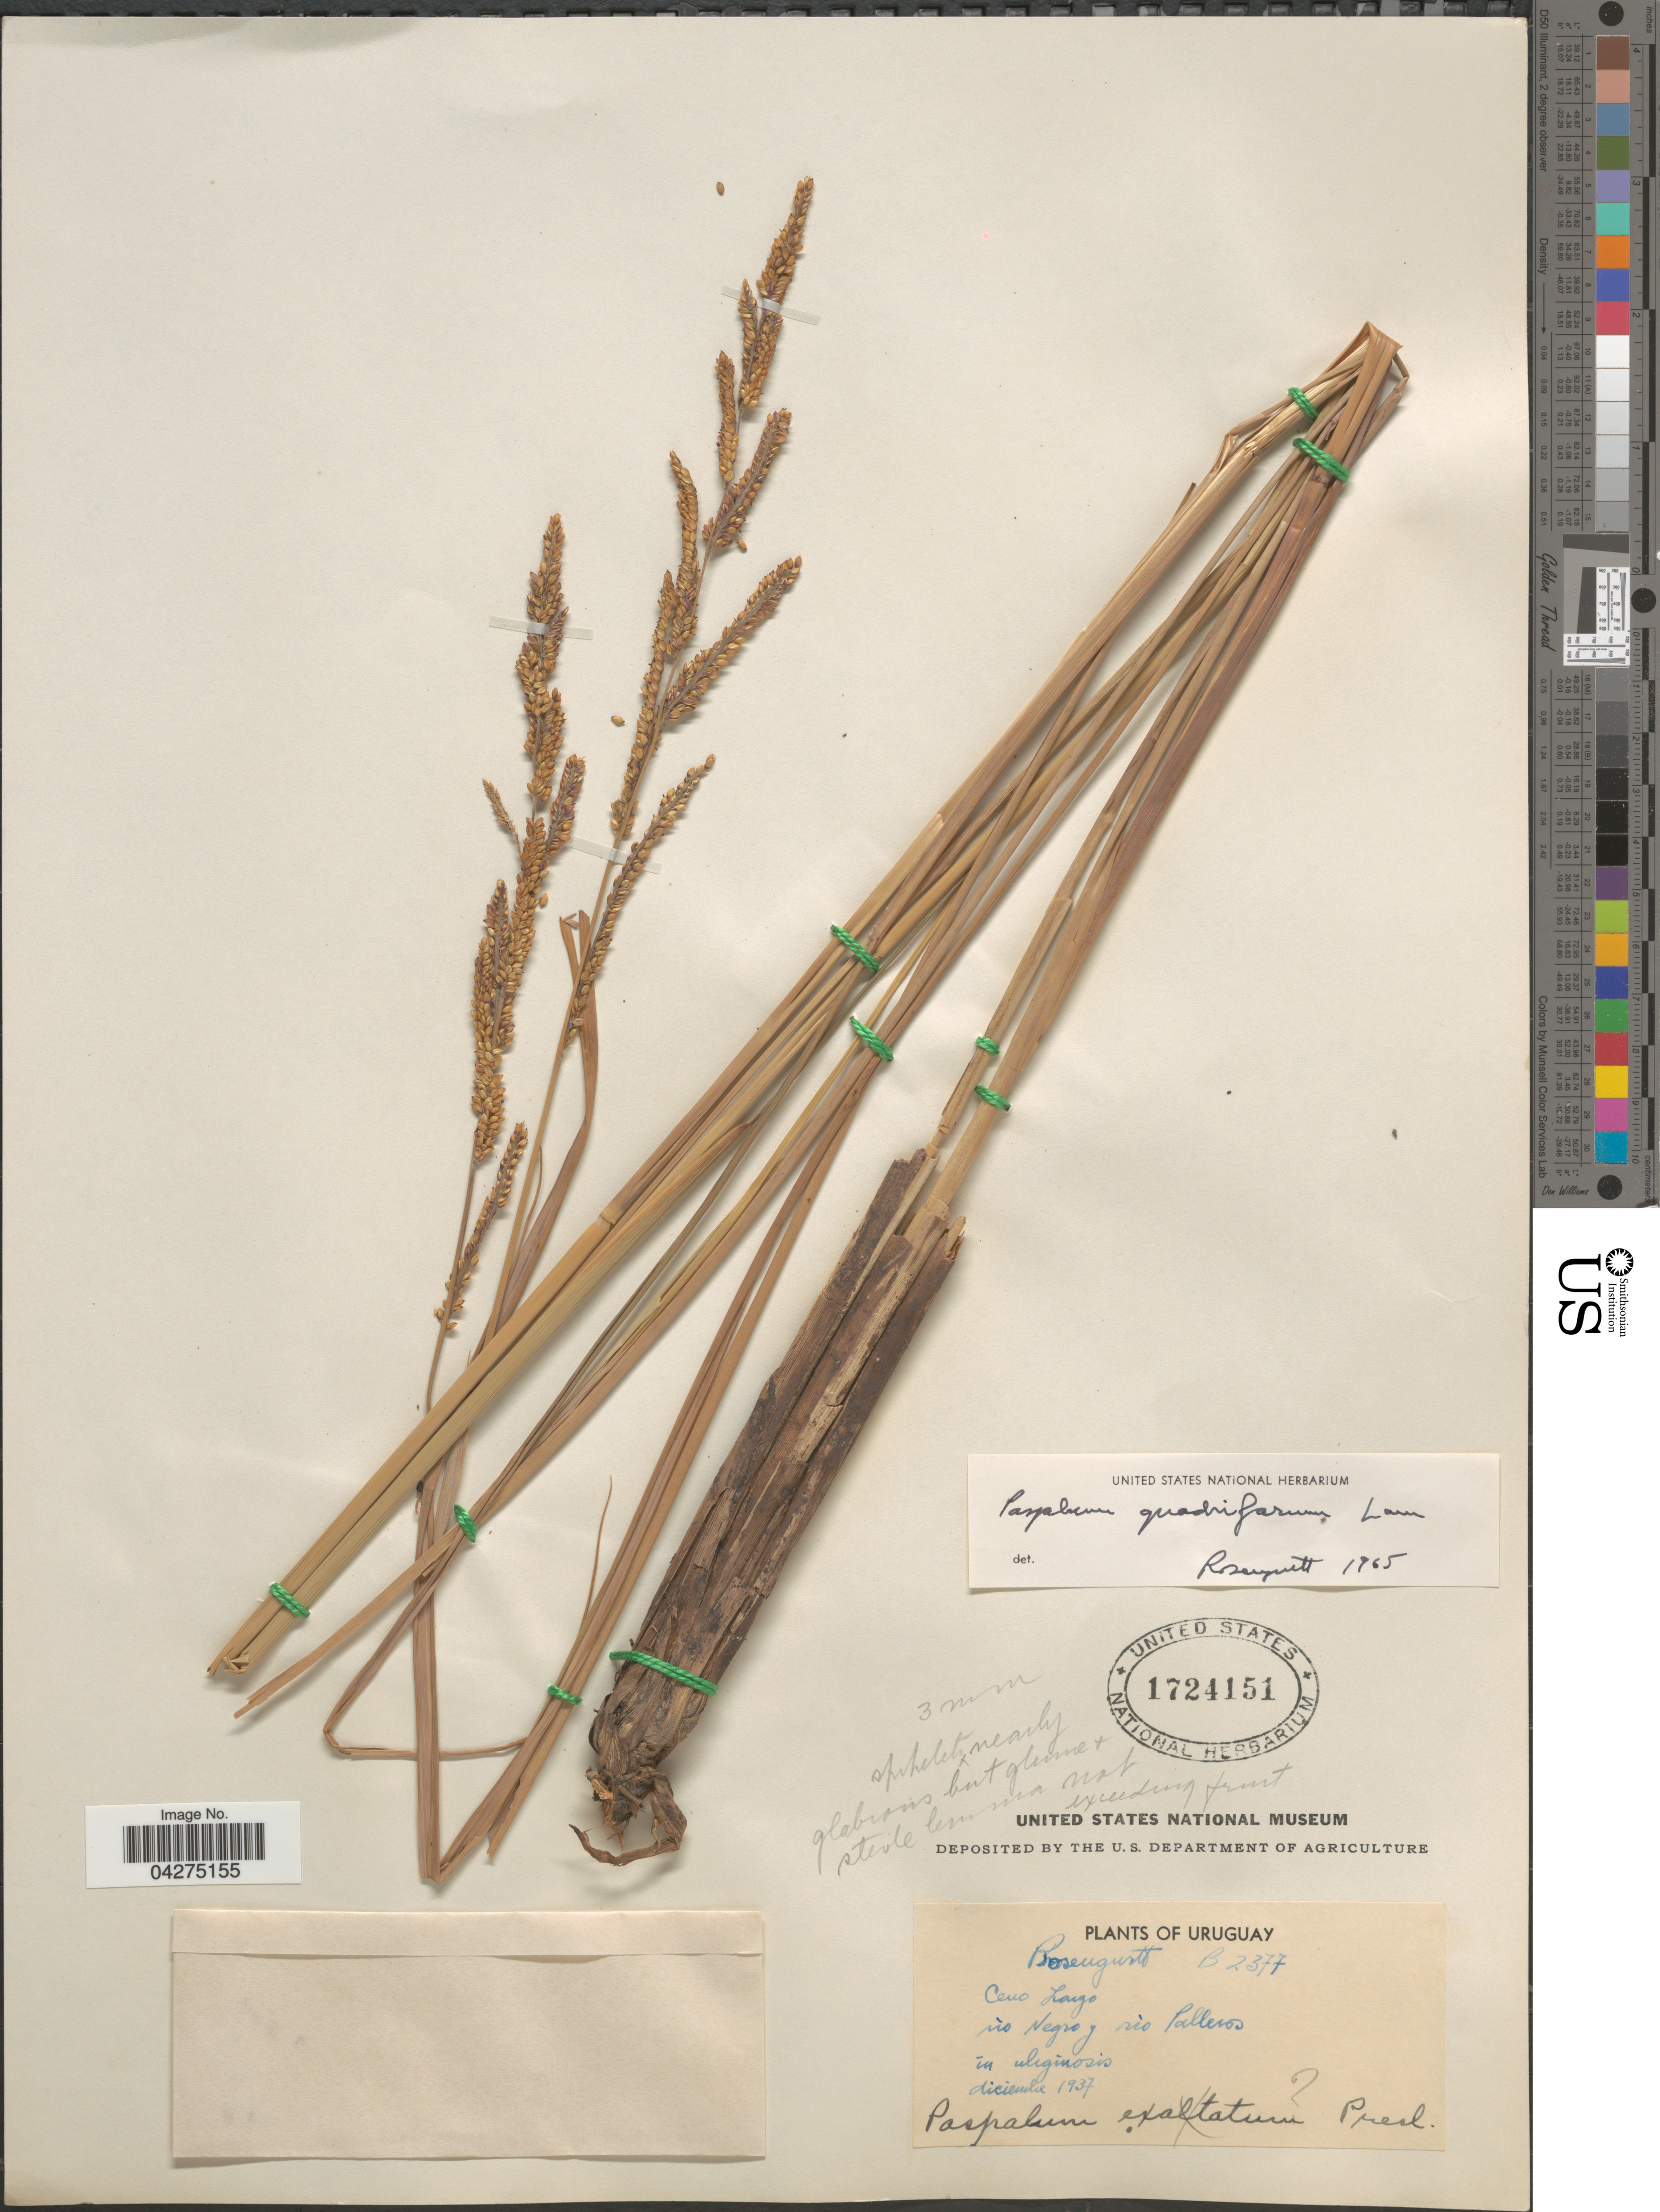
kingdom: Plantae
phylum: Tracheophyta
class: Liliopsida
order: Poales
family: Poaceae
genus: Paspalum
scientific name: Paspalum quadrifarium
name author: Lam.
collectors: Rosengurtt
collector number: B2377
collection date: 1937-12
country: Uruguay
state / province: Cerro Largo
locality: Río Negro y río Palleros.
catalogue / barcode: US 1724151